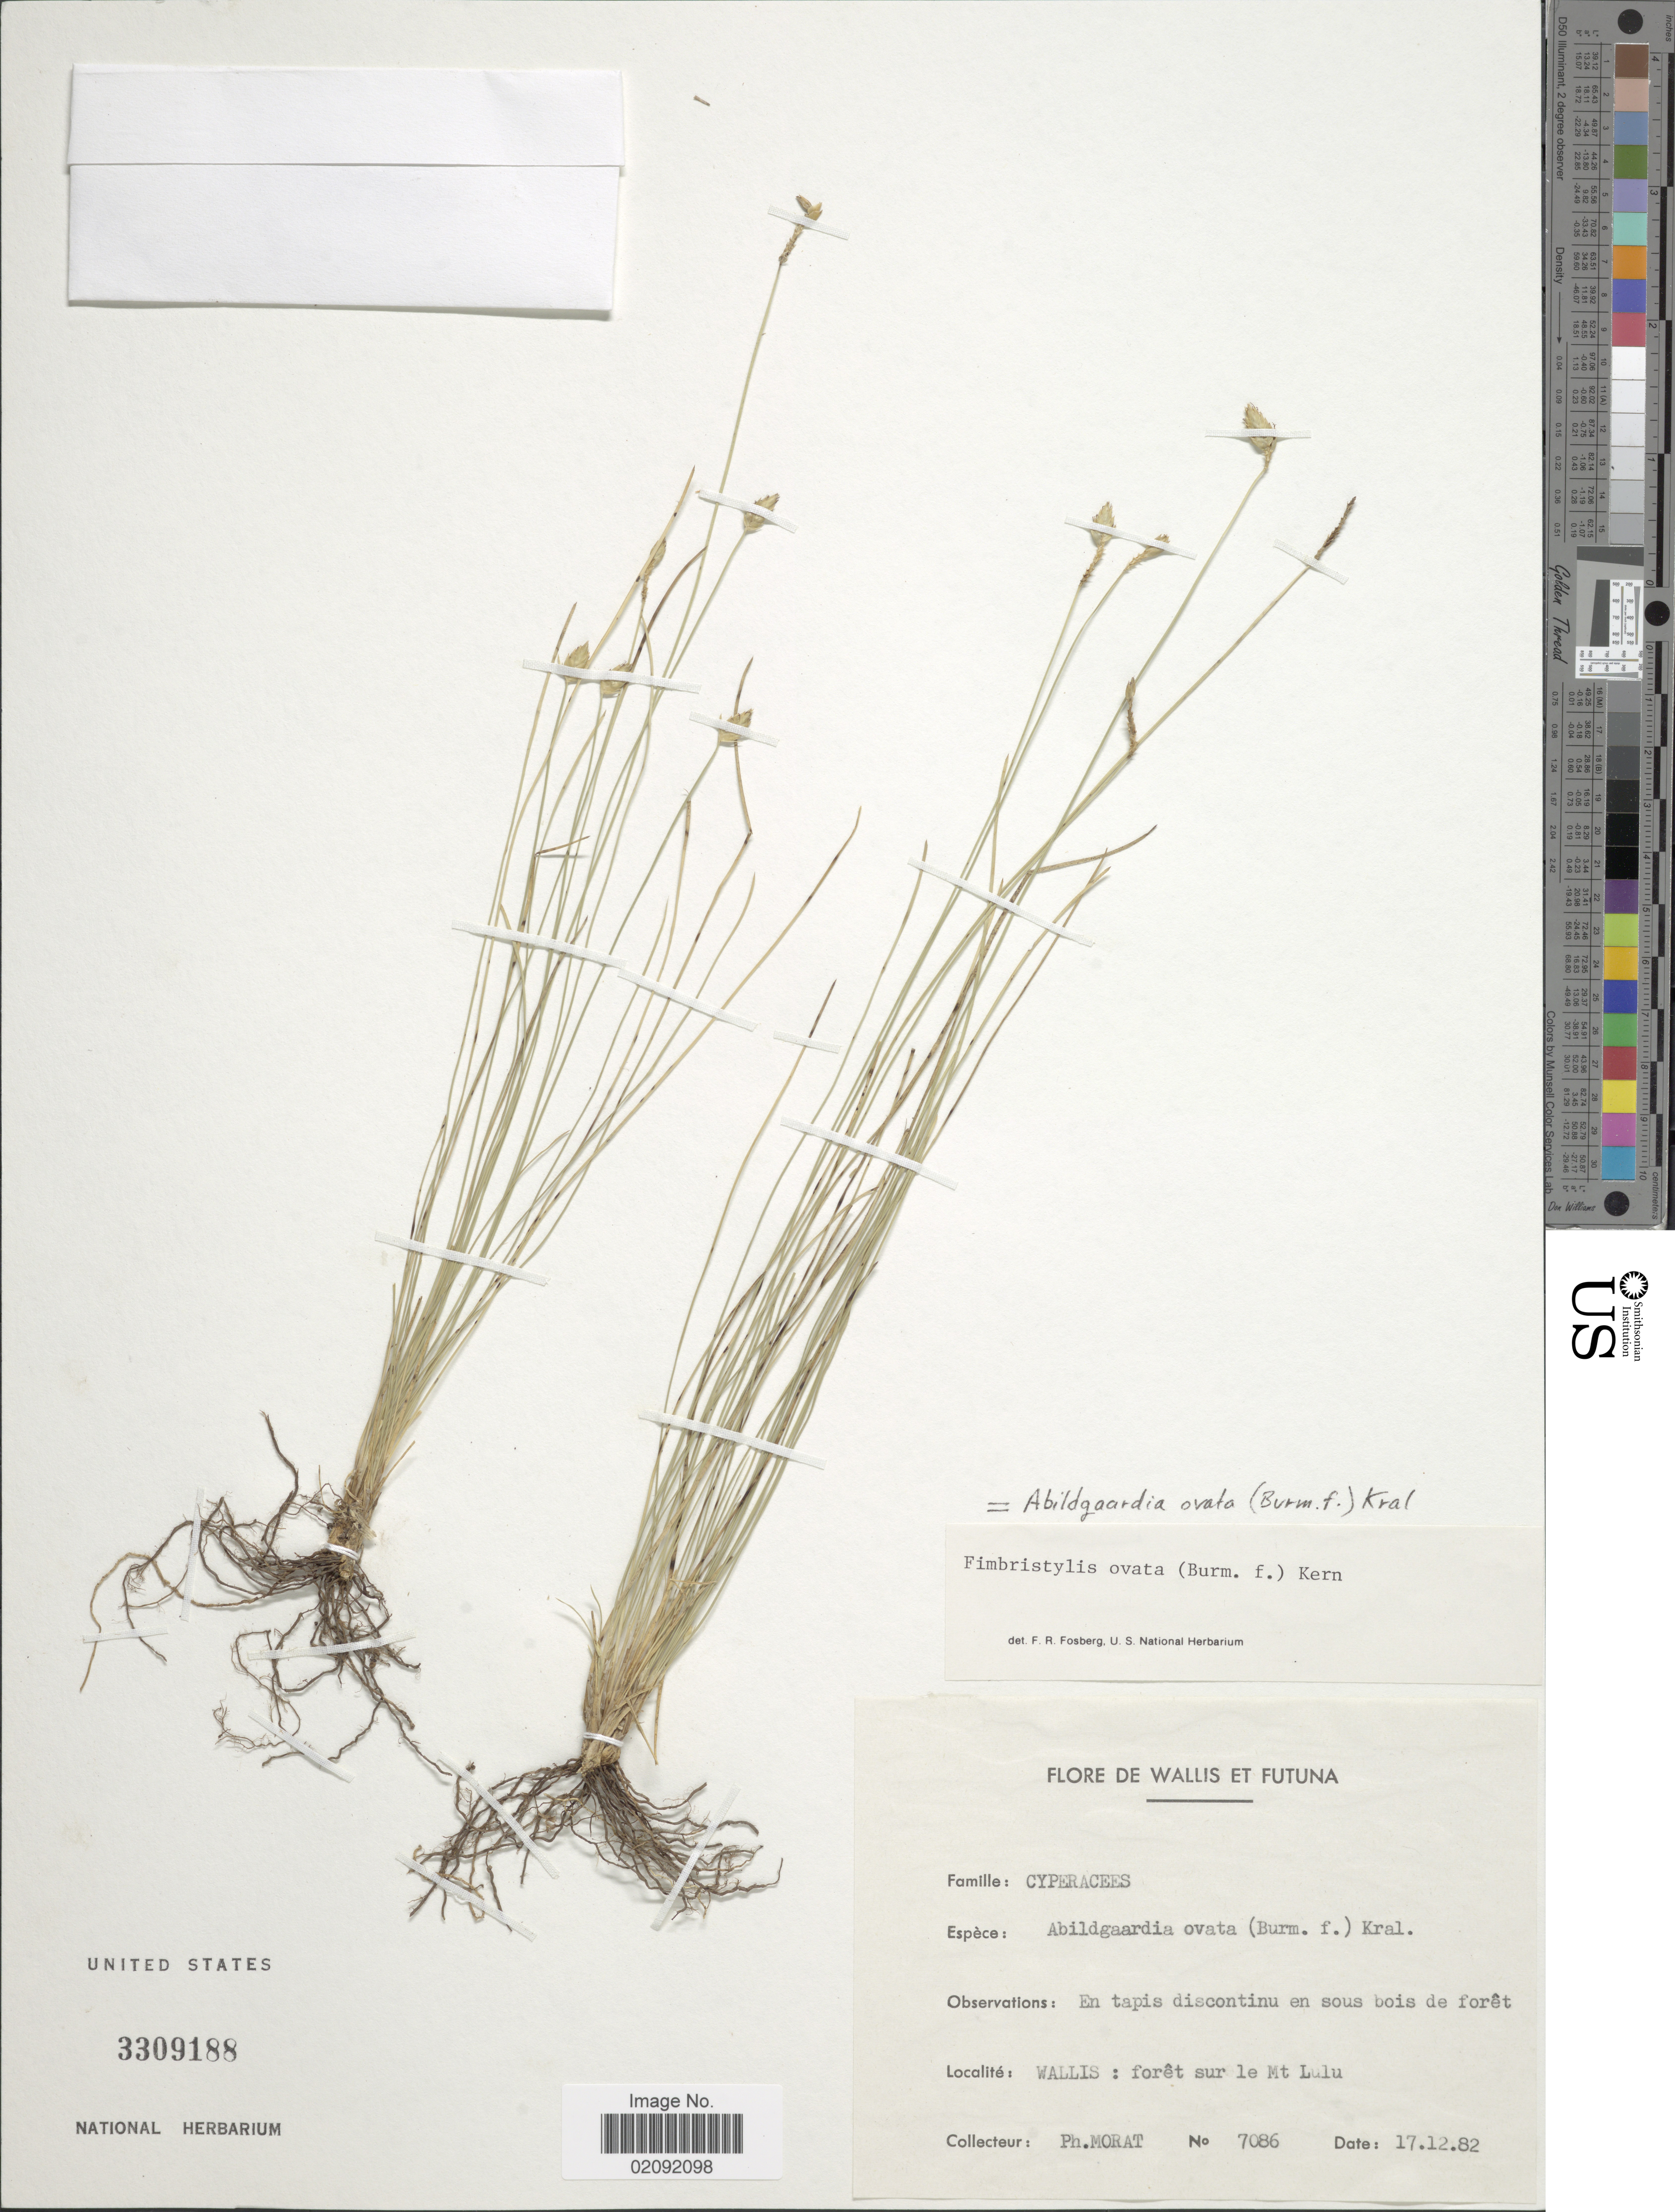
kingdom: Plantae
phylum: Tracheophyta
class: Liliopsida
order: Poales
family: Cyperaceae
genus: Abildgaardia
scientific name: Abildgaardia ovata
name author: (Burm. f.) Kral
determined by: Strong, Mark T., (BOT), Smithsonian Institution - National Museum of Natural History (UNITED STATES)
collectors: P. Morat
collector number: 7086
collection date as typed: Transcribed d/m/y: 17/12/82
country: Wallis and Futuna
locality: Wallis: foret sur le Mt Lulu.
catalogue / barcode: US 3309188